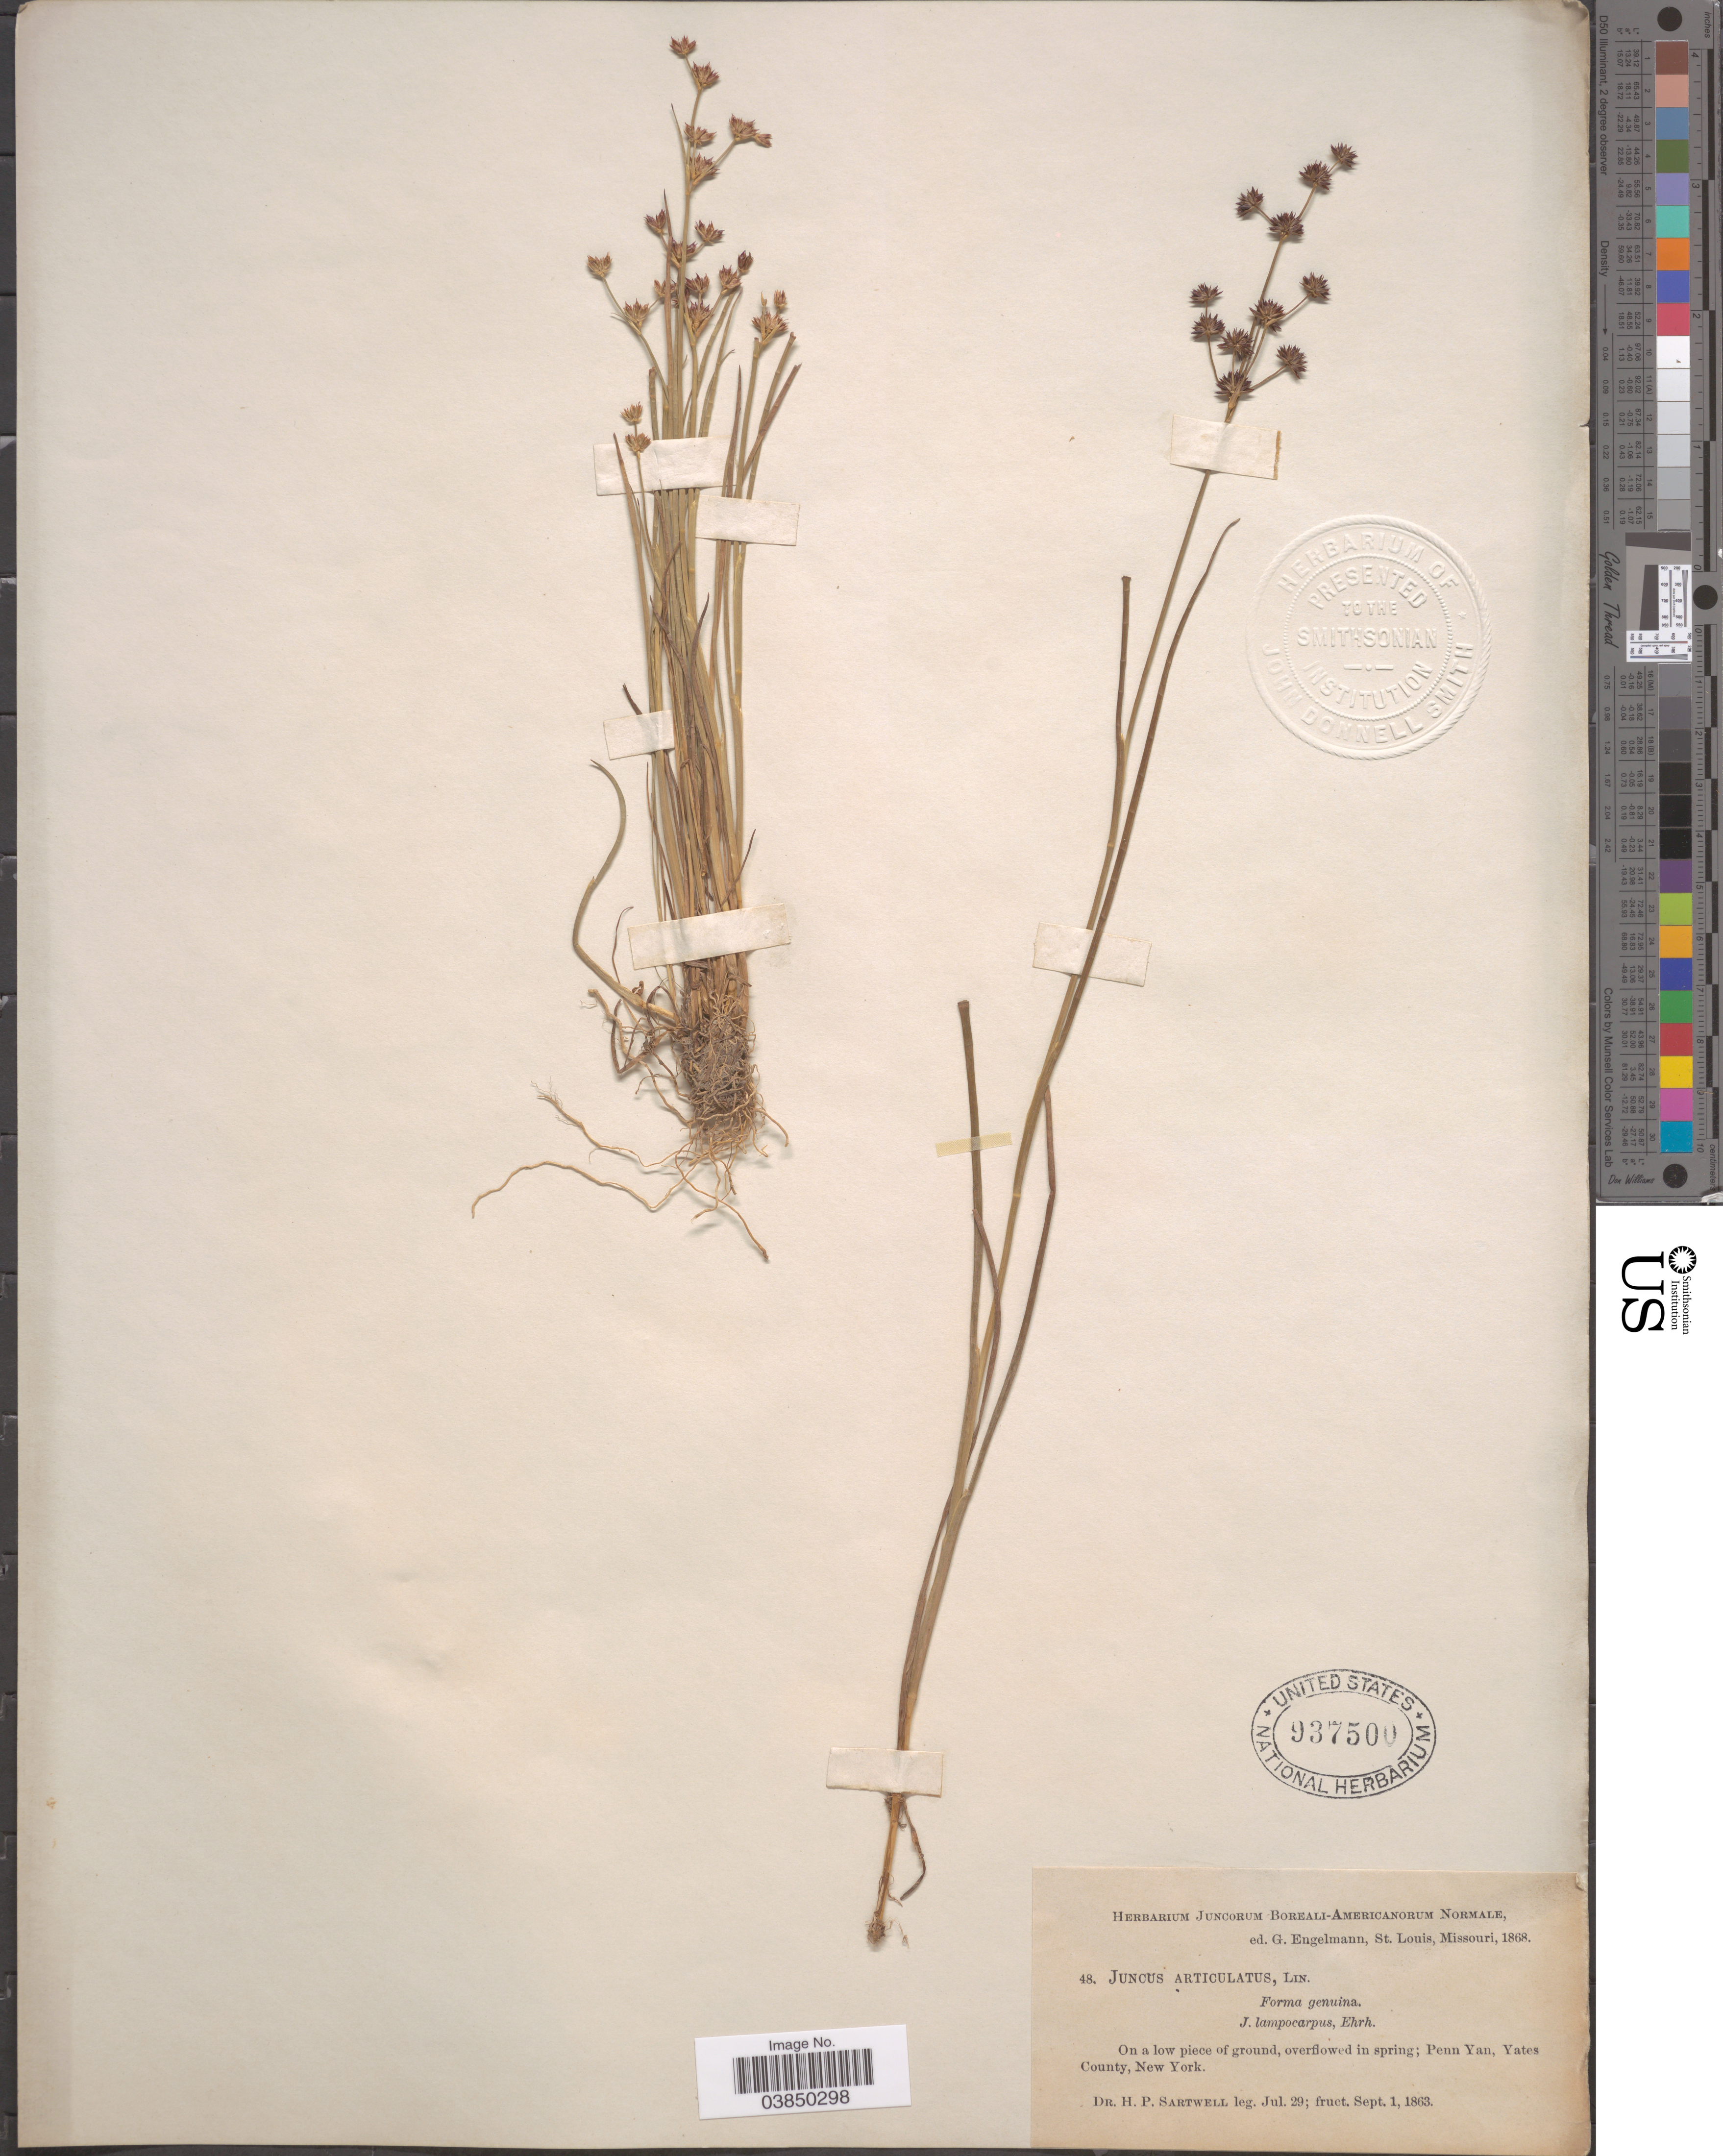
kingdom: Plantae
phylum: Tracheophyta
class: Liliopsida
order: Poales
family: Juncaceae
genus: Juncus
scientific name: Juncus articulatus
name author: L.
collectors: H. P. Sartwell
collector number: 48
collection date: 1863-07-29/1863-09-01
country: United States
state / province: New York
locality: Penn Yan, Yates County.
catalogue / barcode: US 937500